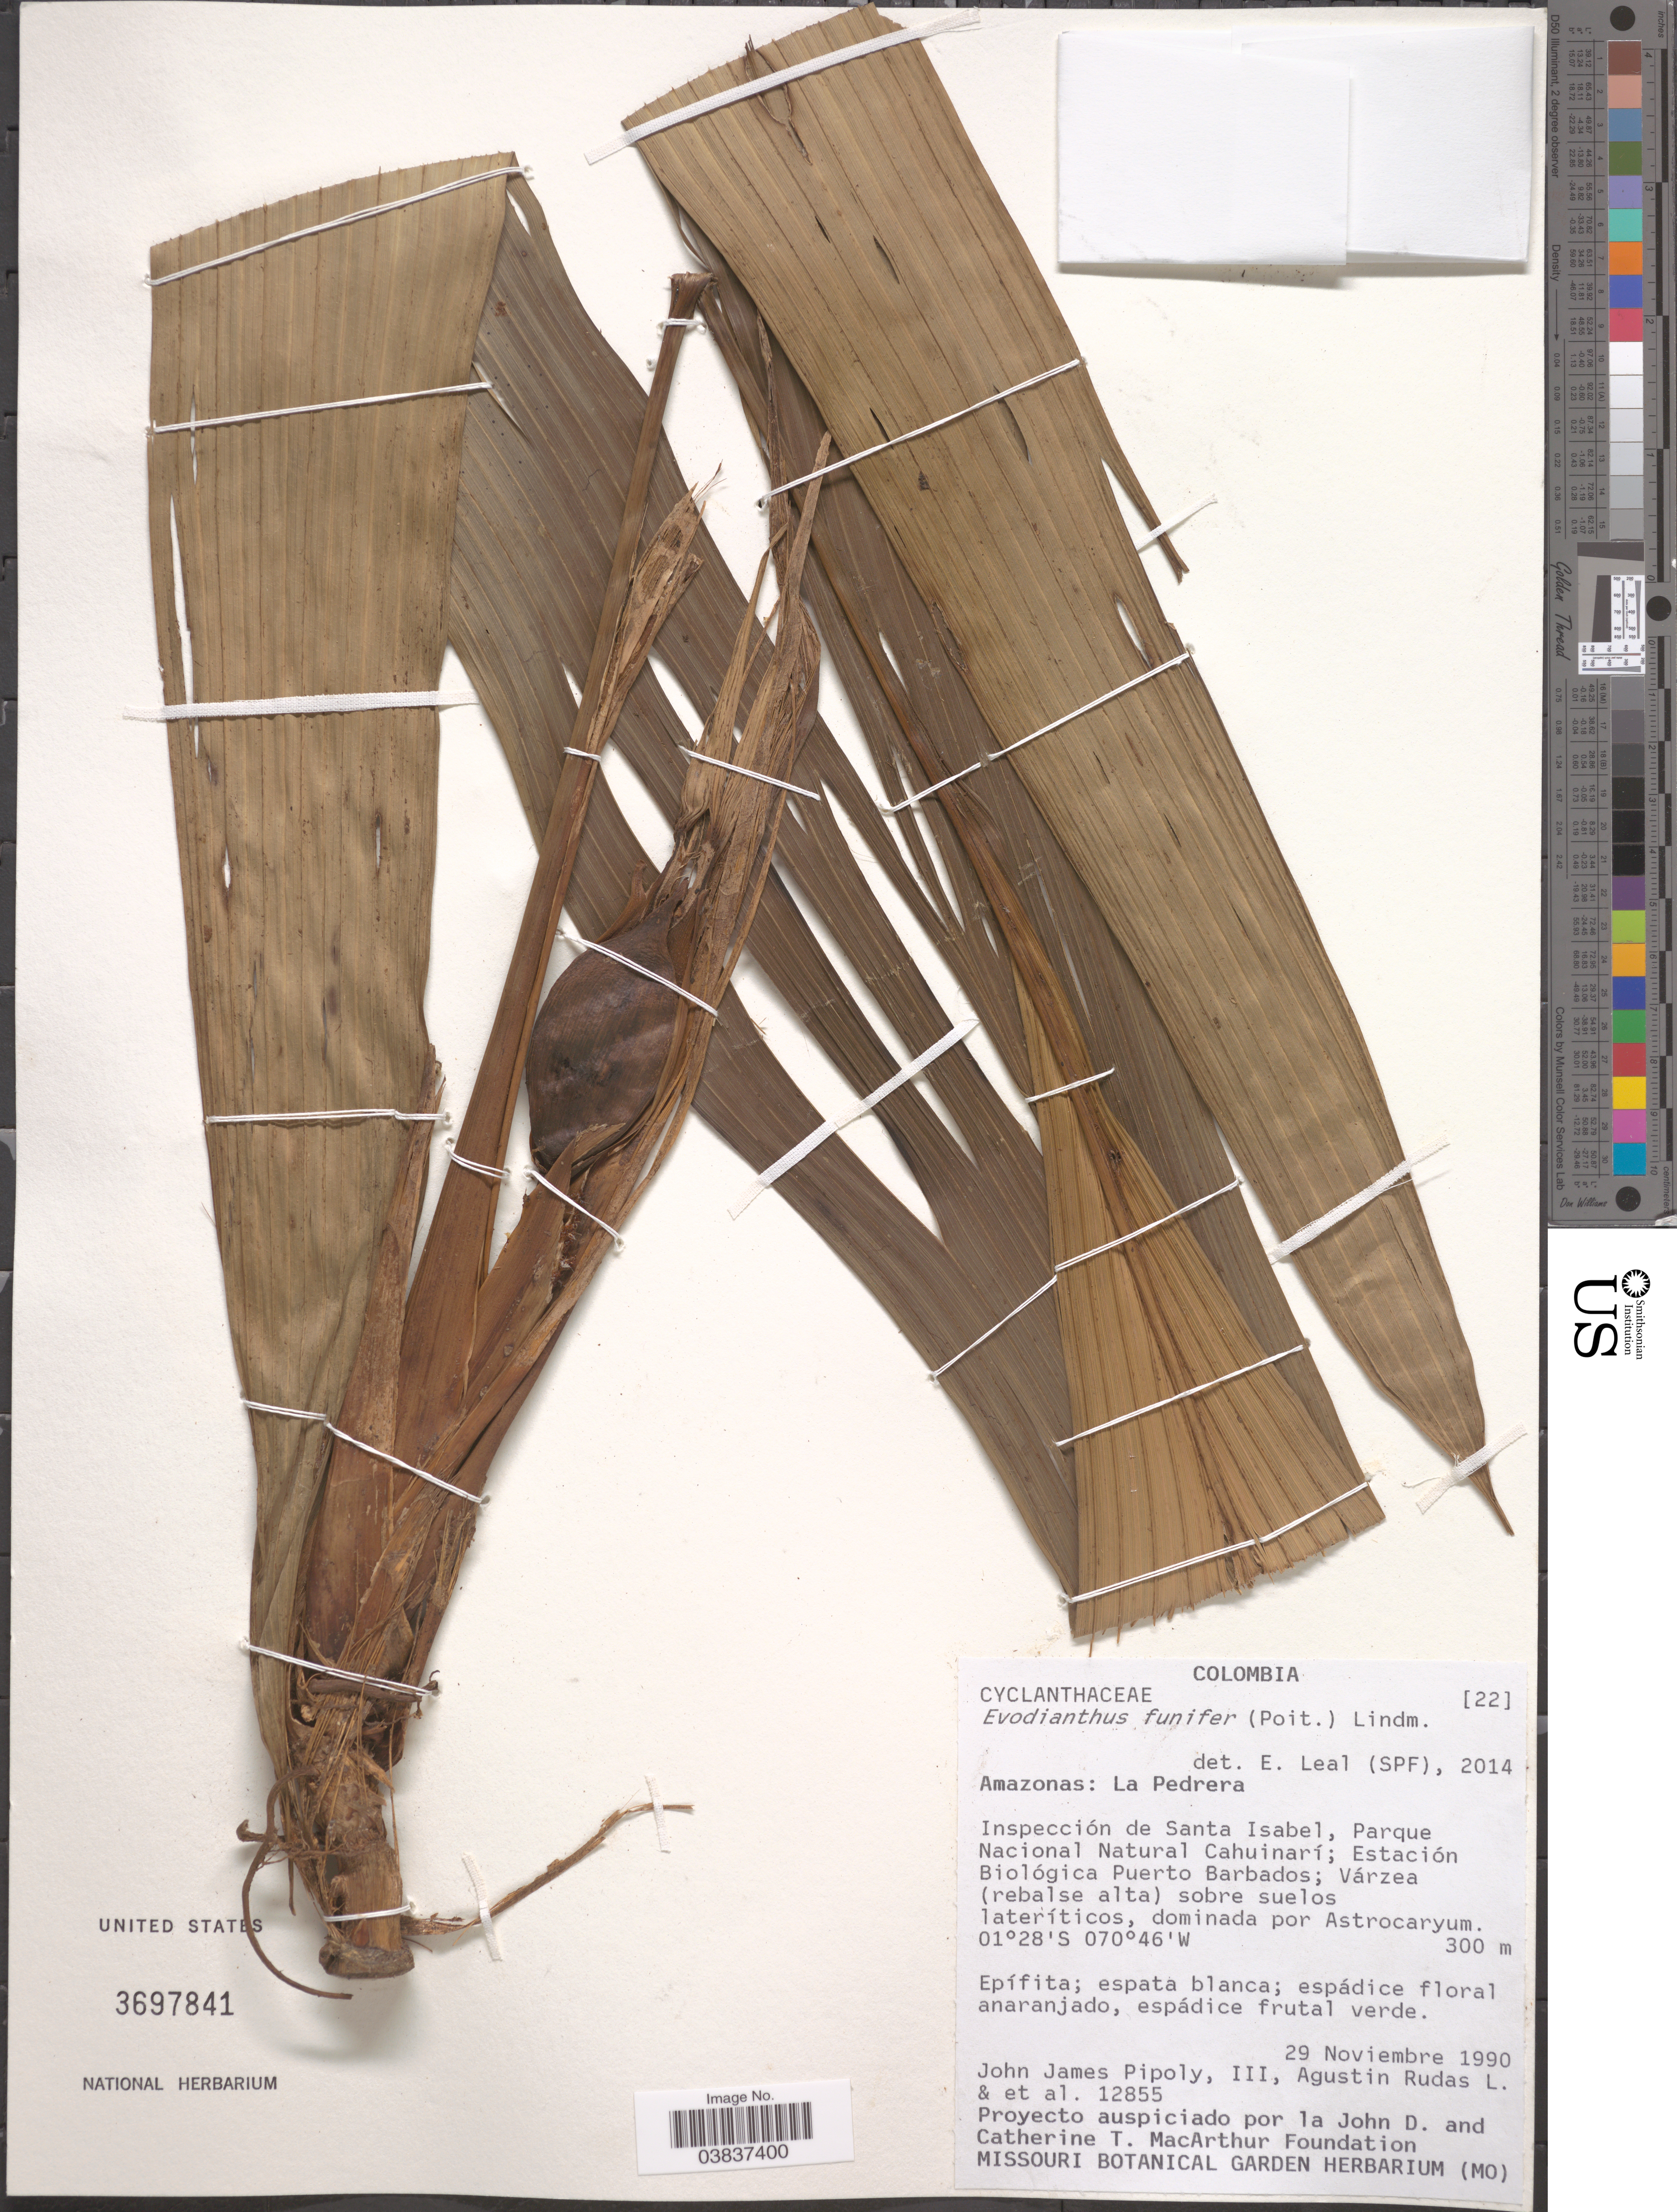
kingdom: Plantae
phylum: Tracheophyta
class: Liliopsida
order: Pandanales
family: Cyclanthaceae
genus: Evodianthus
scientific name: Evodianthus funifer subsp. funifer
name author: (Poit.) Lindm.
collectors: J. J. Pipoly, A. Rudas & et al.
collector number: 12855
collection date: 1990-11-29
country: Colombia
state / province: Amazônas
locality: La Pedrera. Inspección de Santa Isabel, Parque Nacional Natural Cahuinarí; Estación Biológica Puerto Barbados.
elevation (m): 300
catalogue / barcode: US 3697841